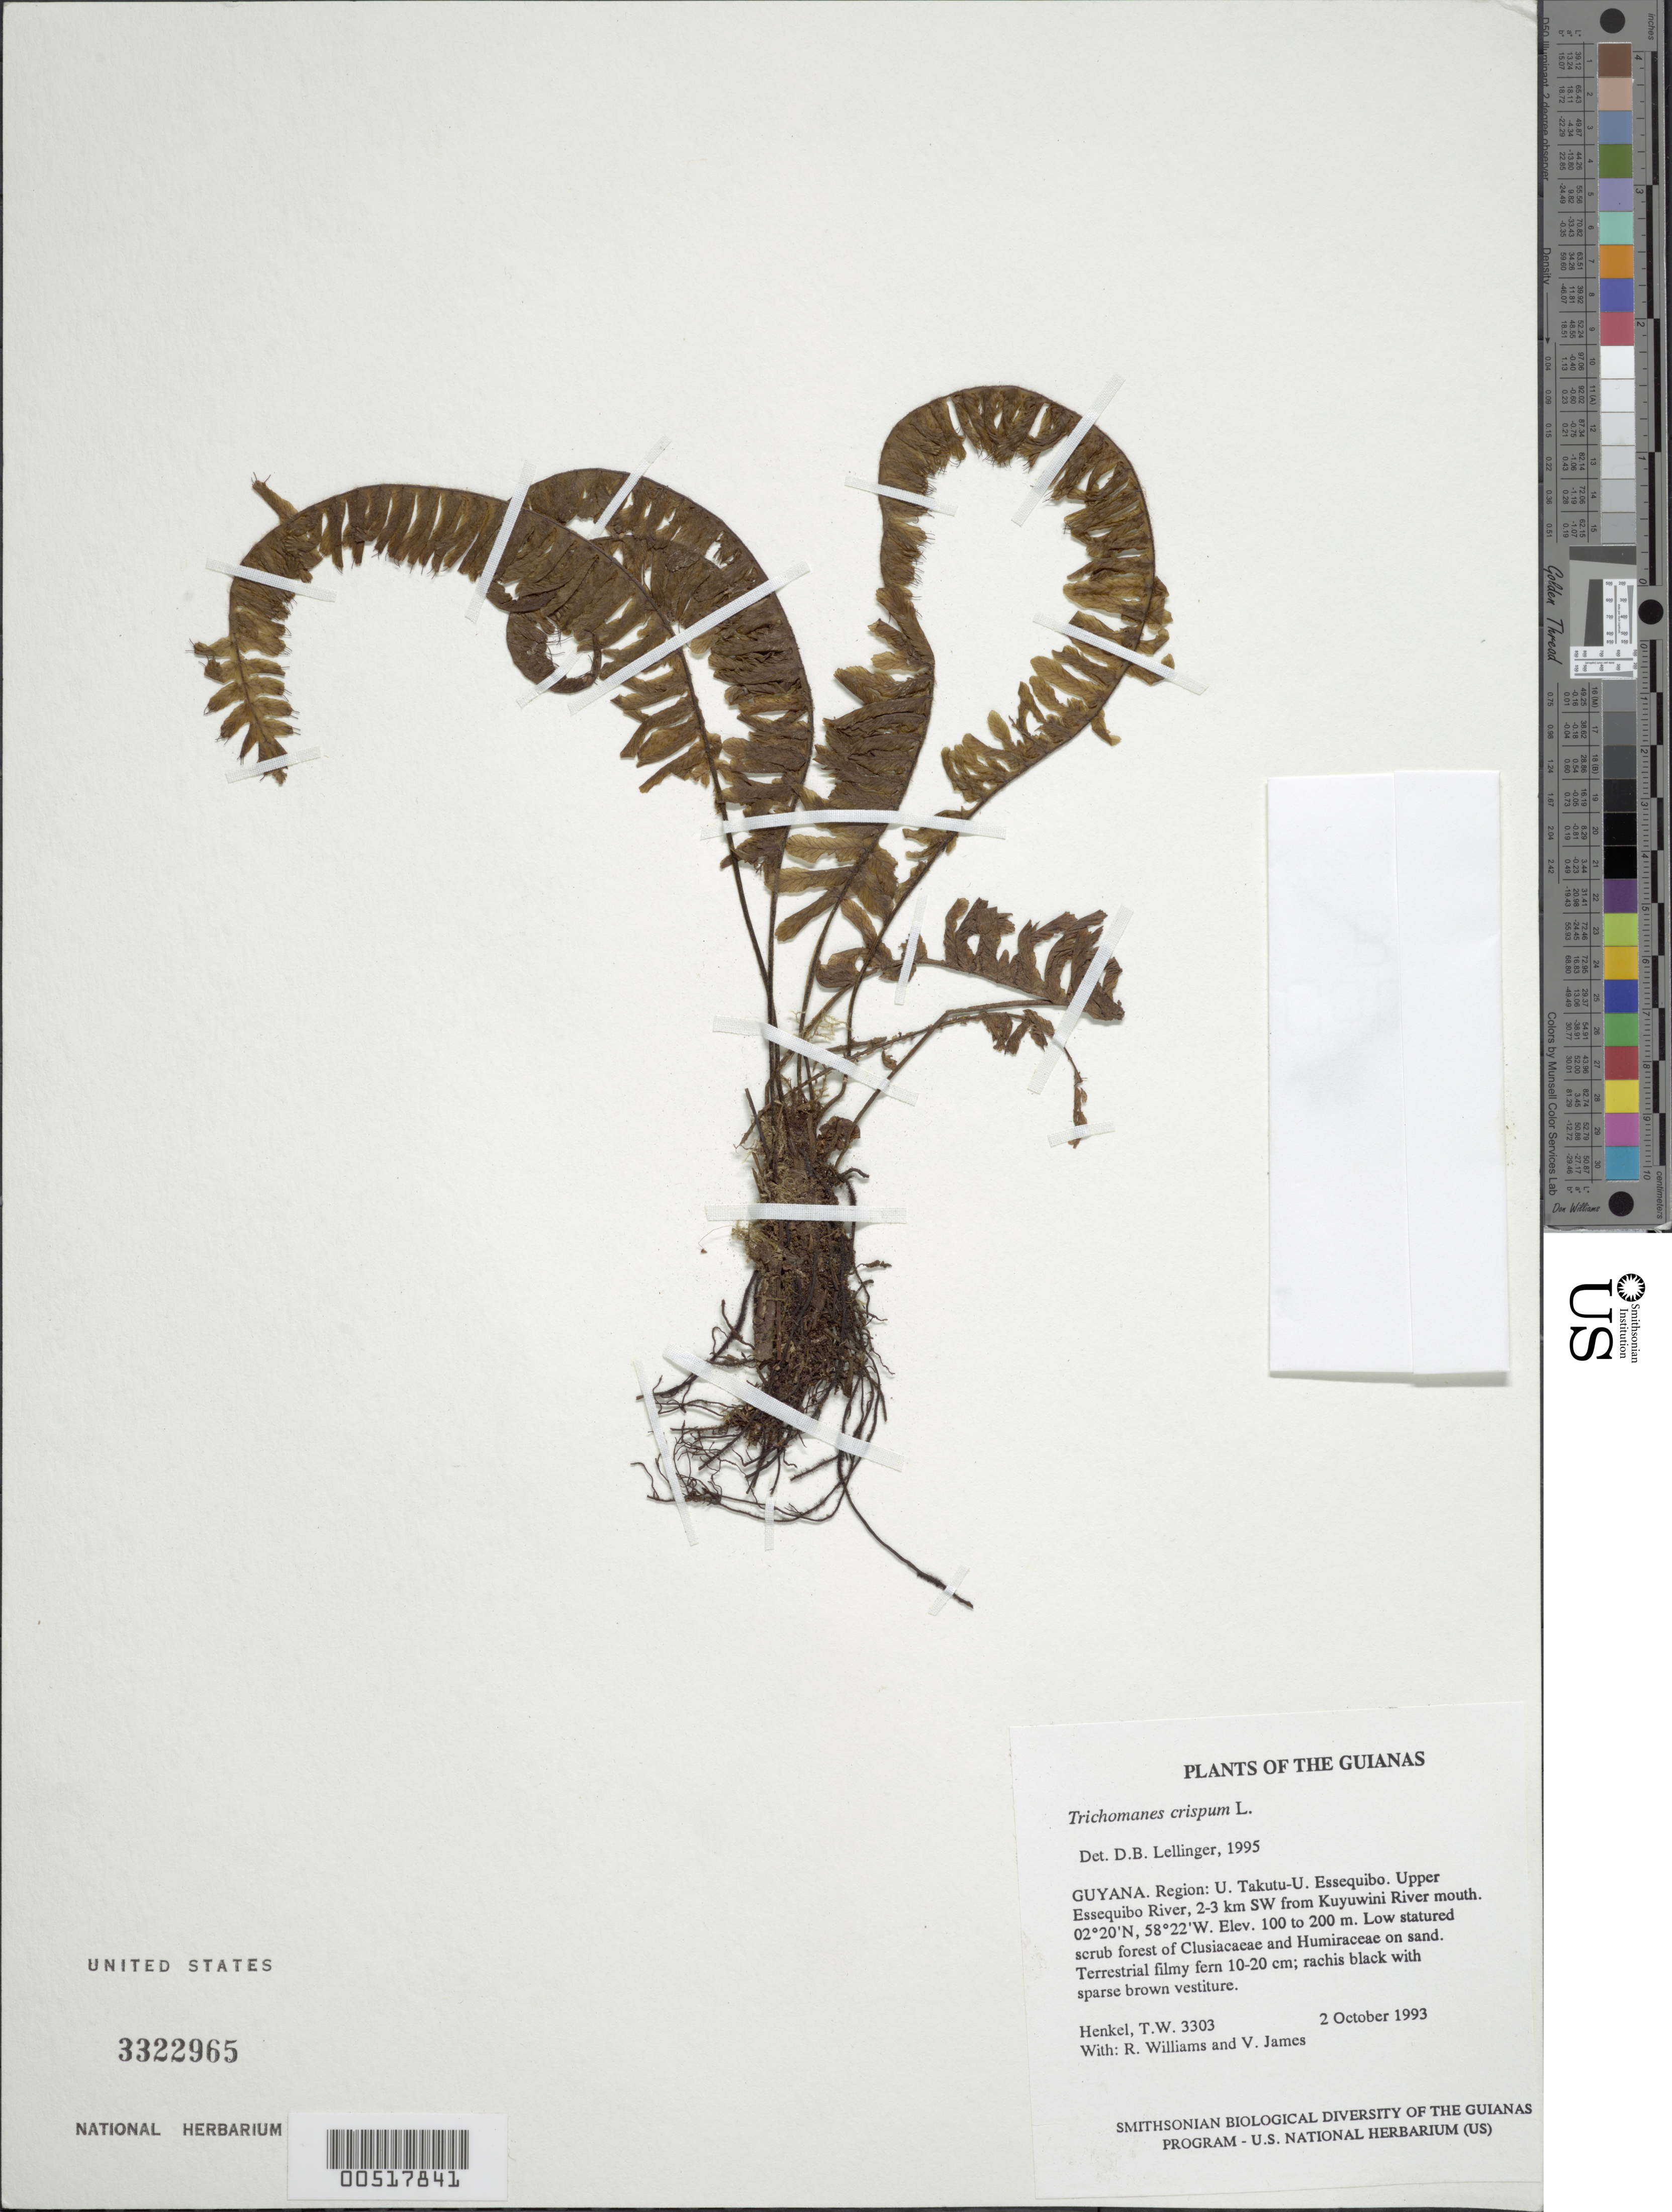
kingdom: Plantae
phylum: Tracheophyta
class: Polypodiopsida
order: Hymenophyllales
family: Hymenophyllaceae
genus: Trichomanes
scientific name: Trichomanes crispum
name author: L.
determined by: Lellinger, David B., (BOT), Smithsonian Institution - National Museum of Natural History (UNITED STATES)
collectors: T. Henkel, R. Williams & V. James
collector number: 3303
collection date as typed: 2 October 1993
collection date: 1993-10-02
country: Guyana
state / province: U. Takutu-U. Essequibo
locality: Upper Essequibo River, 2-3 km SW from Kuyuwini River mouth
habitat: Low statured scrub forest of Clusiacaeae and Humiraceae on sand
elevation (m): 100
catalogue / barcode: US 3322965